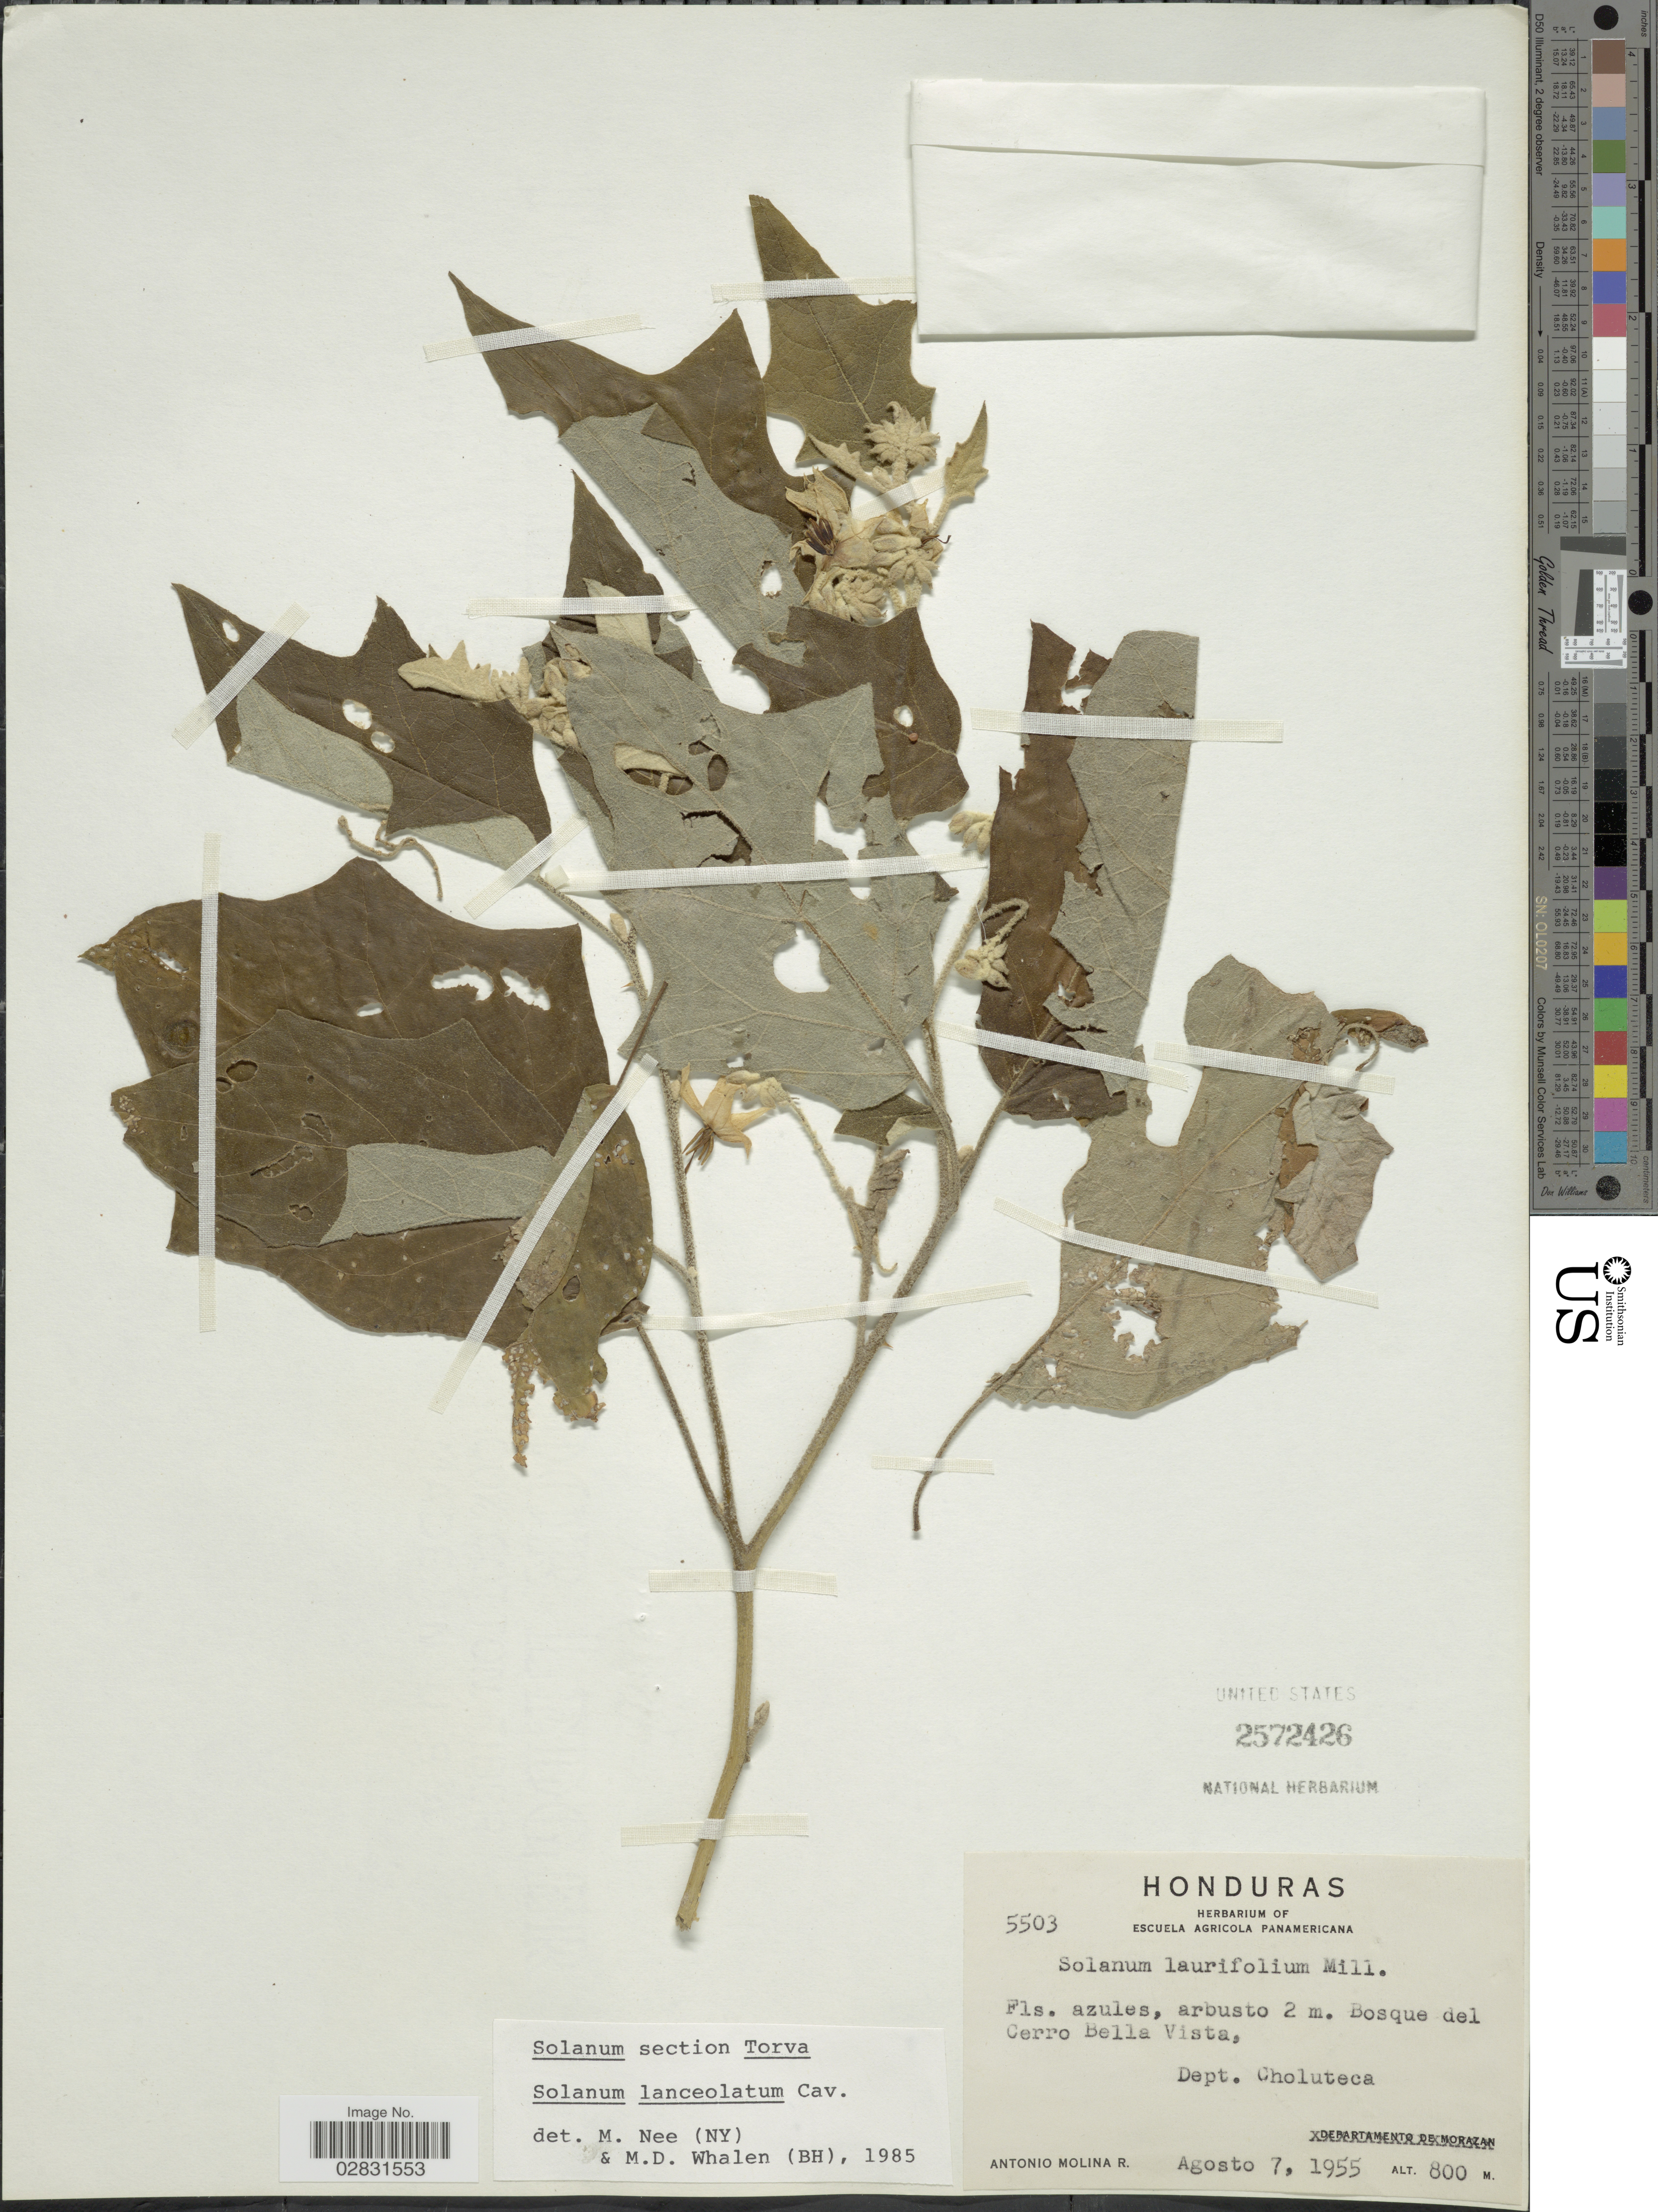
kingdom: Plantae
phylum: Tracheophyta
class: Magnoliopsida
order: Solanales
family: Solanaceae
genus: Solanum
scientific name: Solanum lanceolatum Berthault, nom. illeg.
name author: Berthault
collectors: A. Molina R.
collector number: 5503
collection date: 1955-08-07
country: Honduras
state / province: Choluteca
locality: Bosque del Cerro Bella Vista, Dept. Choluteca.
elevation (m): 800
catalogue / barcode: US 2572426